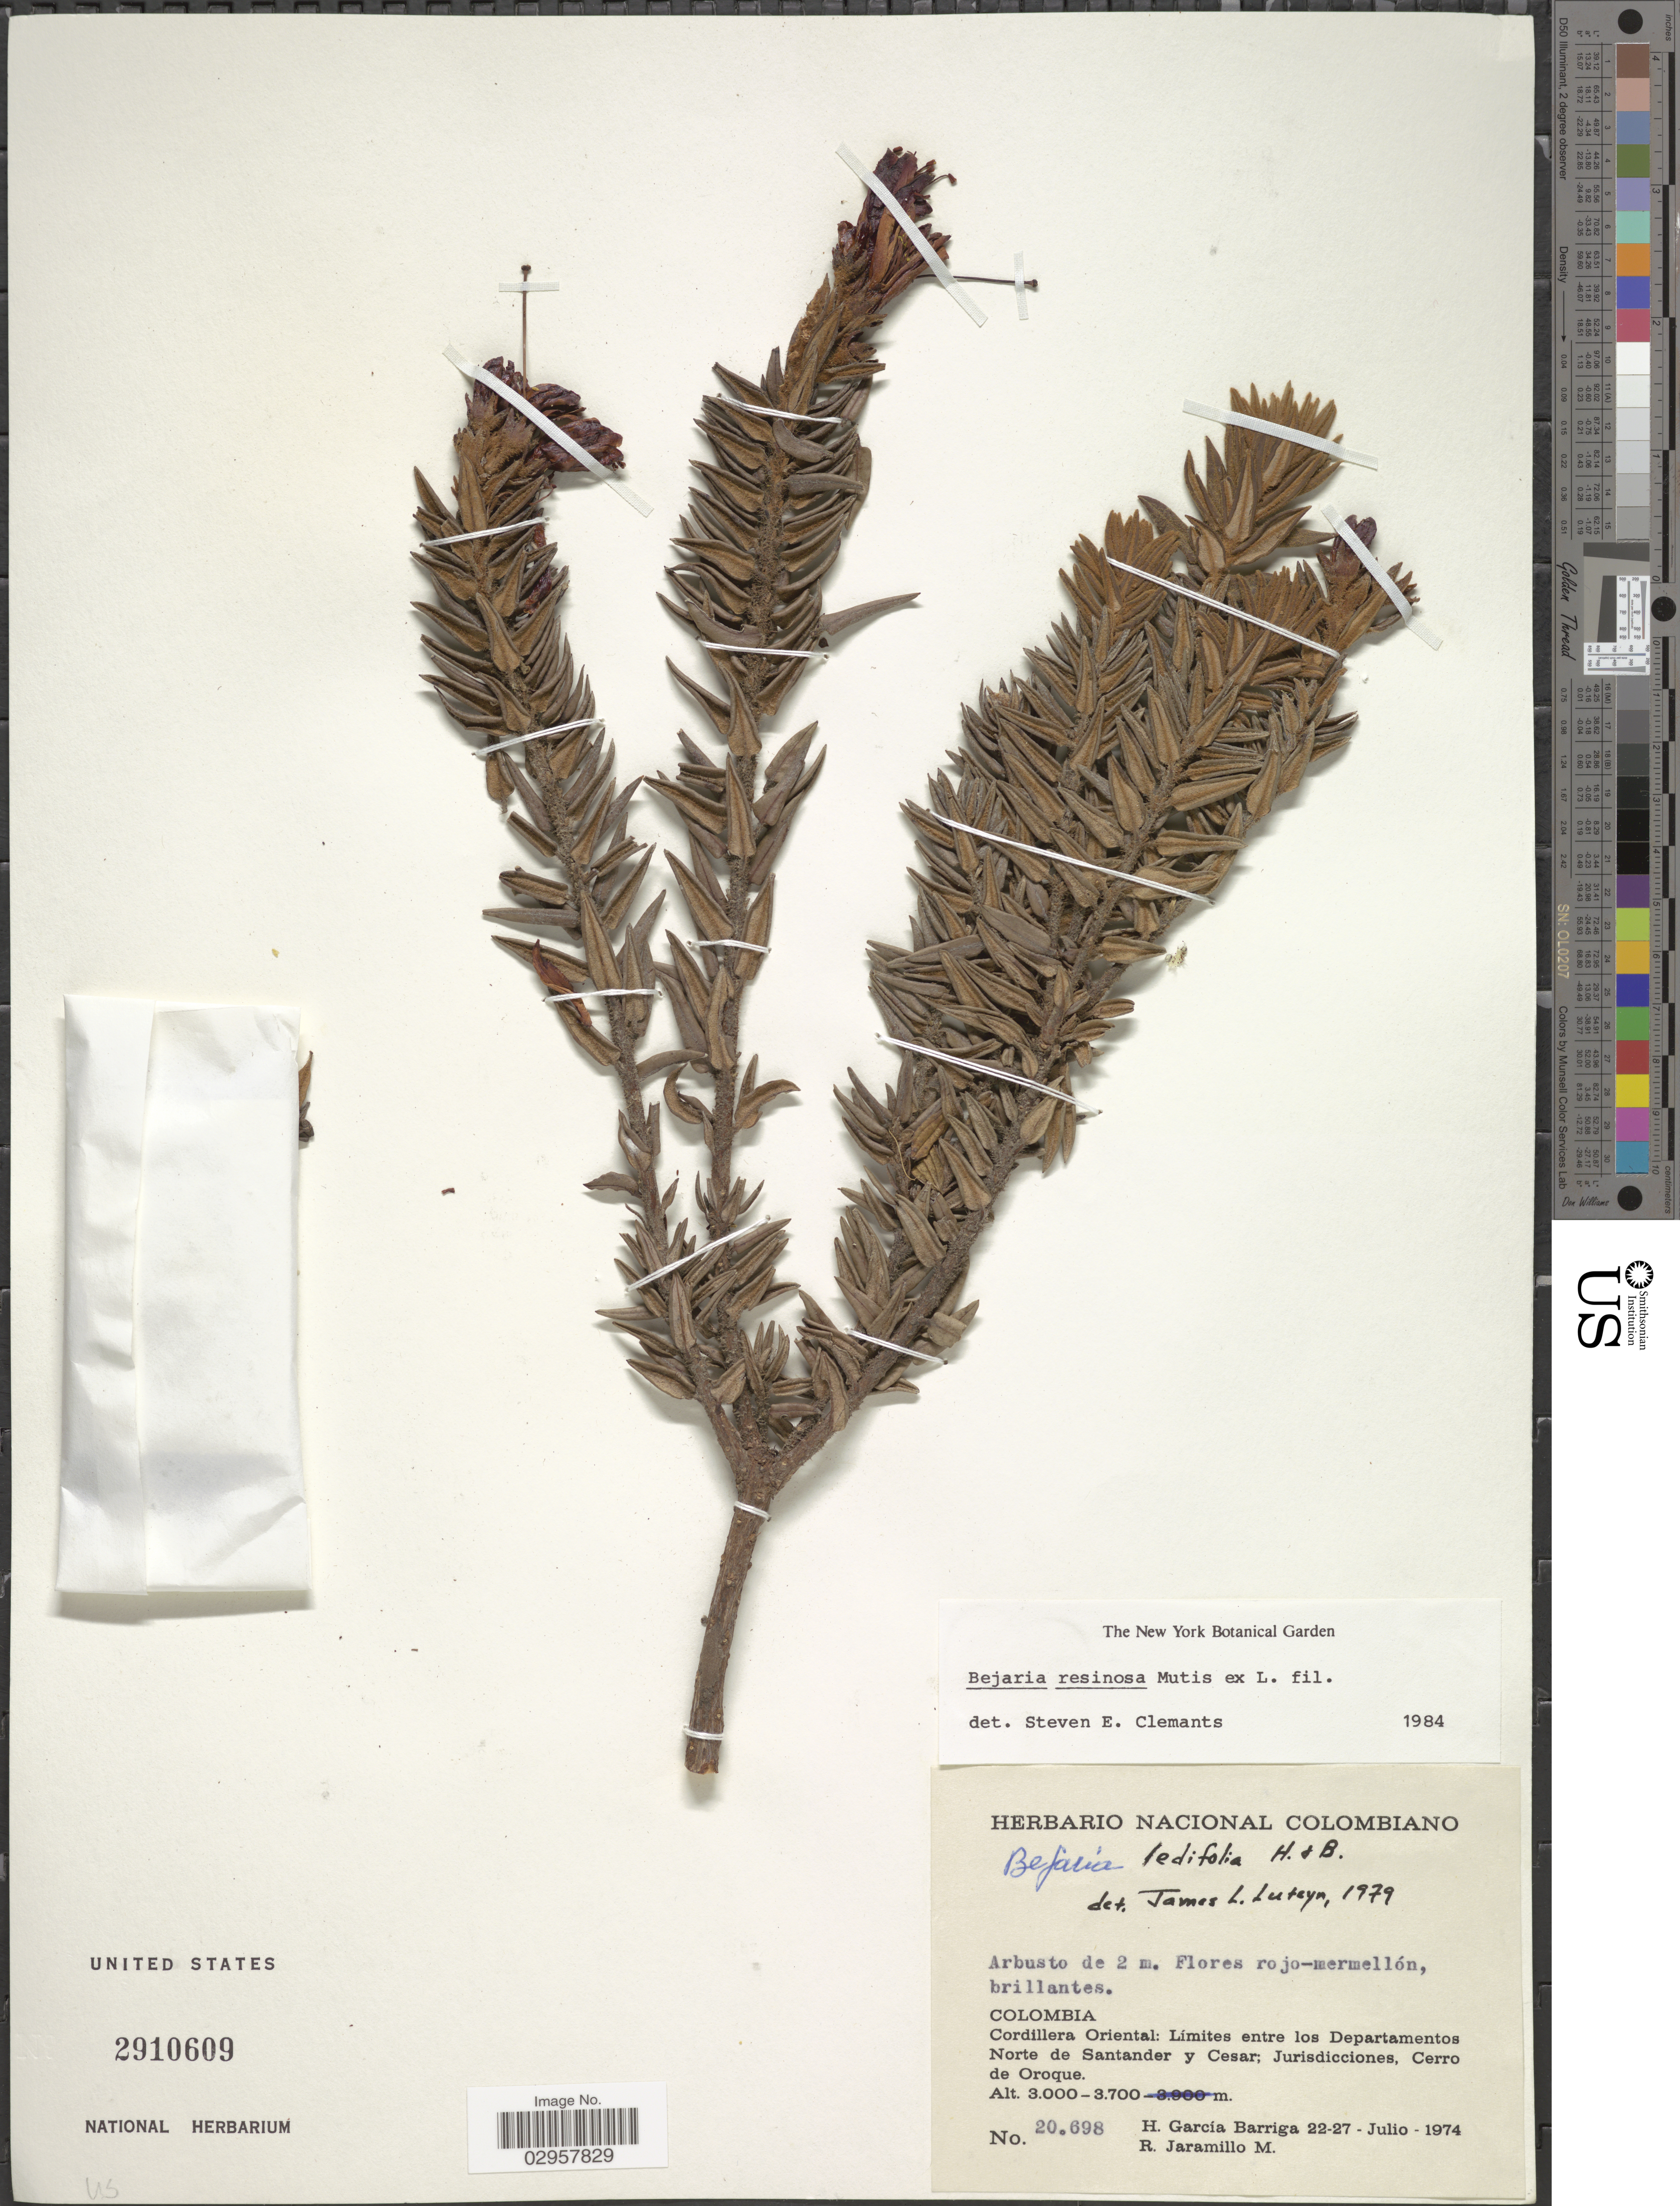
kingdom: Plantae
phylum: Tracheophyta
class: Magnoliopsida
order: Ericales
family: Ericaceae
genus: Befaria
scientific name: Befaria resinosa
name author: Mutis ex L. f.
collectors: H. García Barriga & R. Jaramillo M.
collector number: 20698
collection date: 1974-07-22/1974-07-27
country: Colombia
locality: Cordillera Orientaal: Límites entre los Departamentos Norte de Santander y Cesar; Jurisdicciones, Cerro de Oroque.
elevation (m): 3000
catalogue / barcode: US 2910609